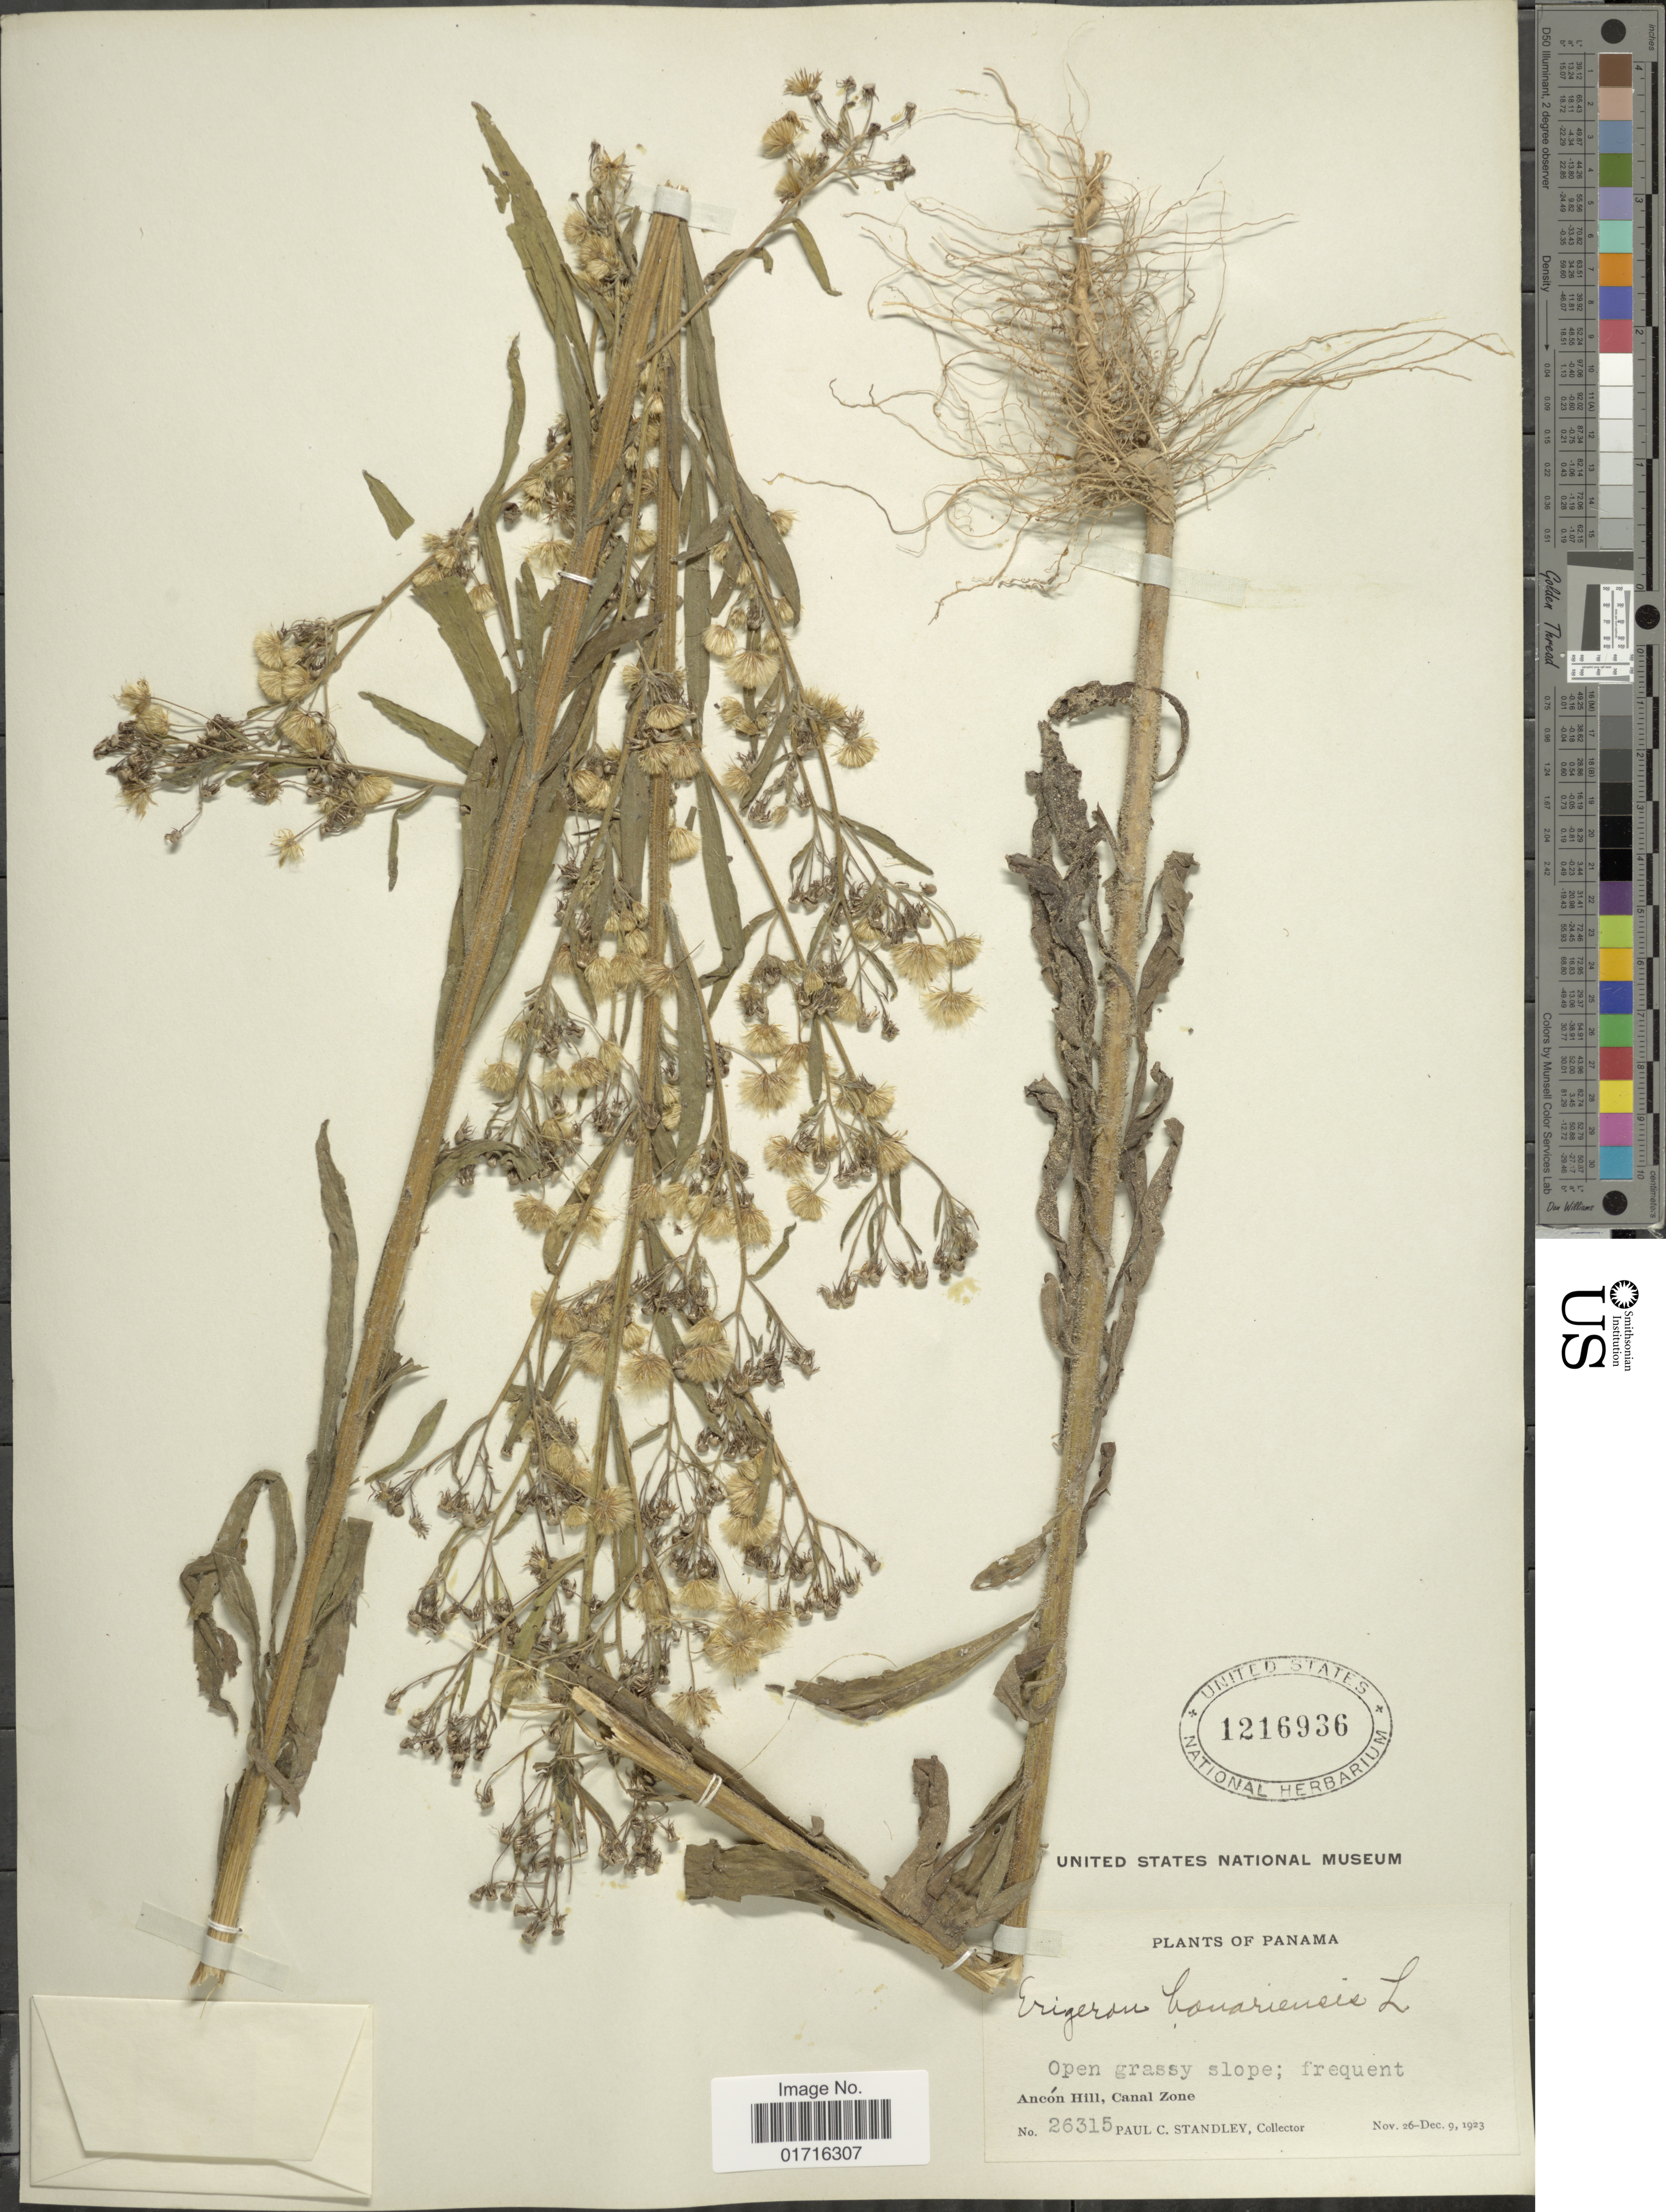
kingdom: Plantae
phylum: Tracheophyta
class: Magnoliopsida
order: Asterales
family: Asteraceae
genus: Conyza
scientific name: Conyza bonariensis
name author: (L.) Cronq.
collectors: P. C. Standley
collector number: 26315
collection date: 1923-11-26/1923-12-09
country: Panama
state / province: Colón / Panamá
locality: Ancon Hill, Canal Zone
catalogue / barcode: US 1216936